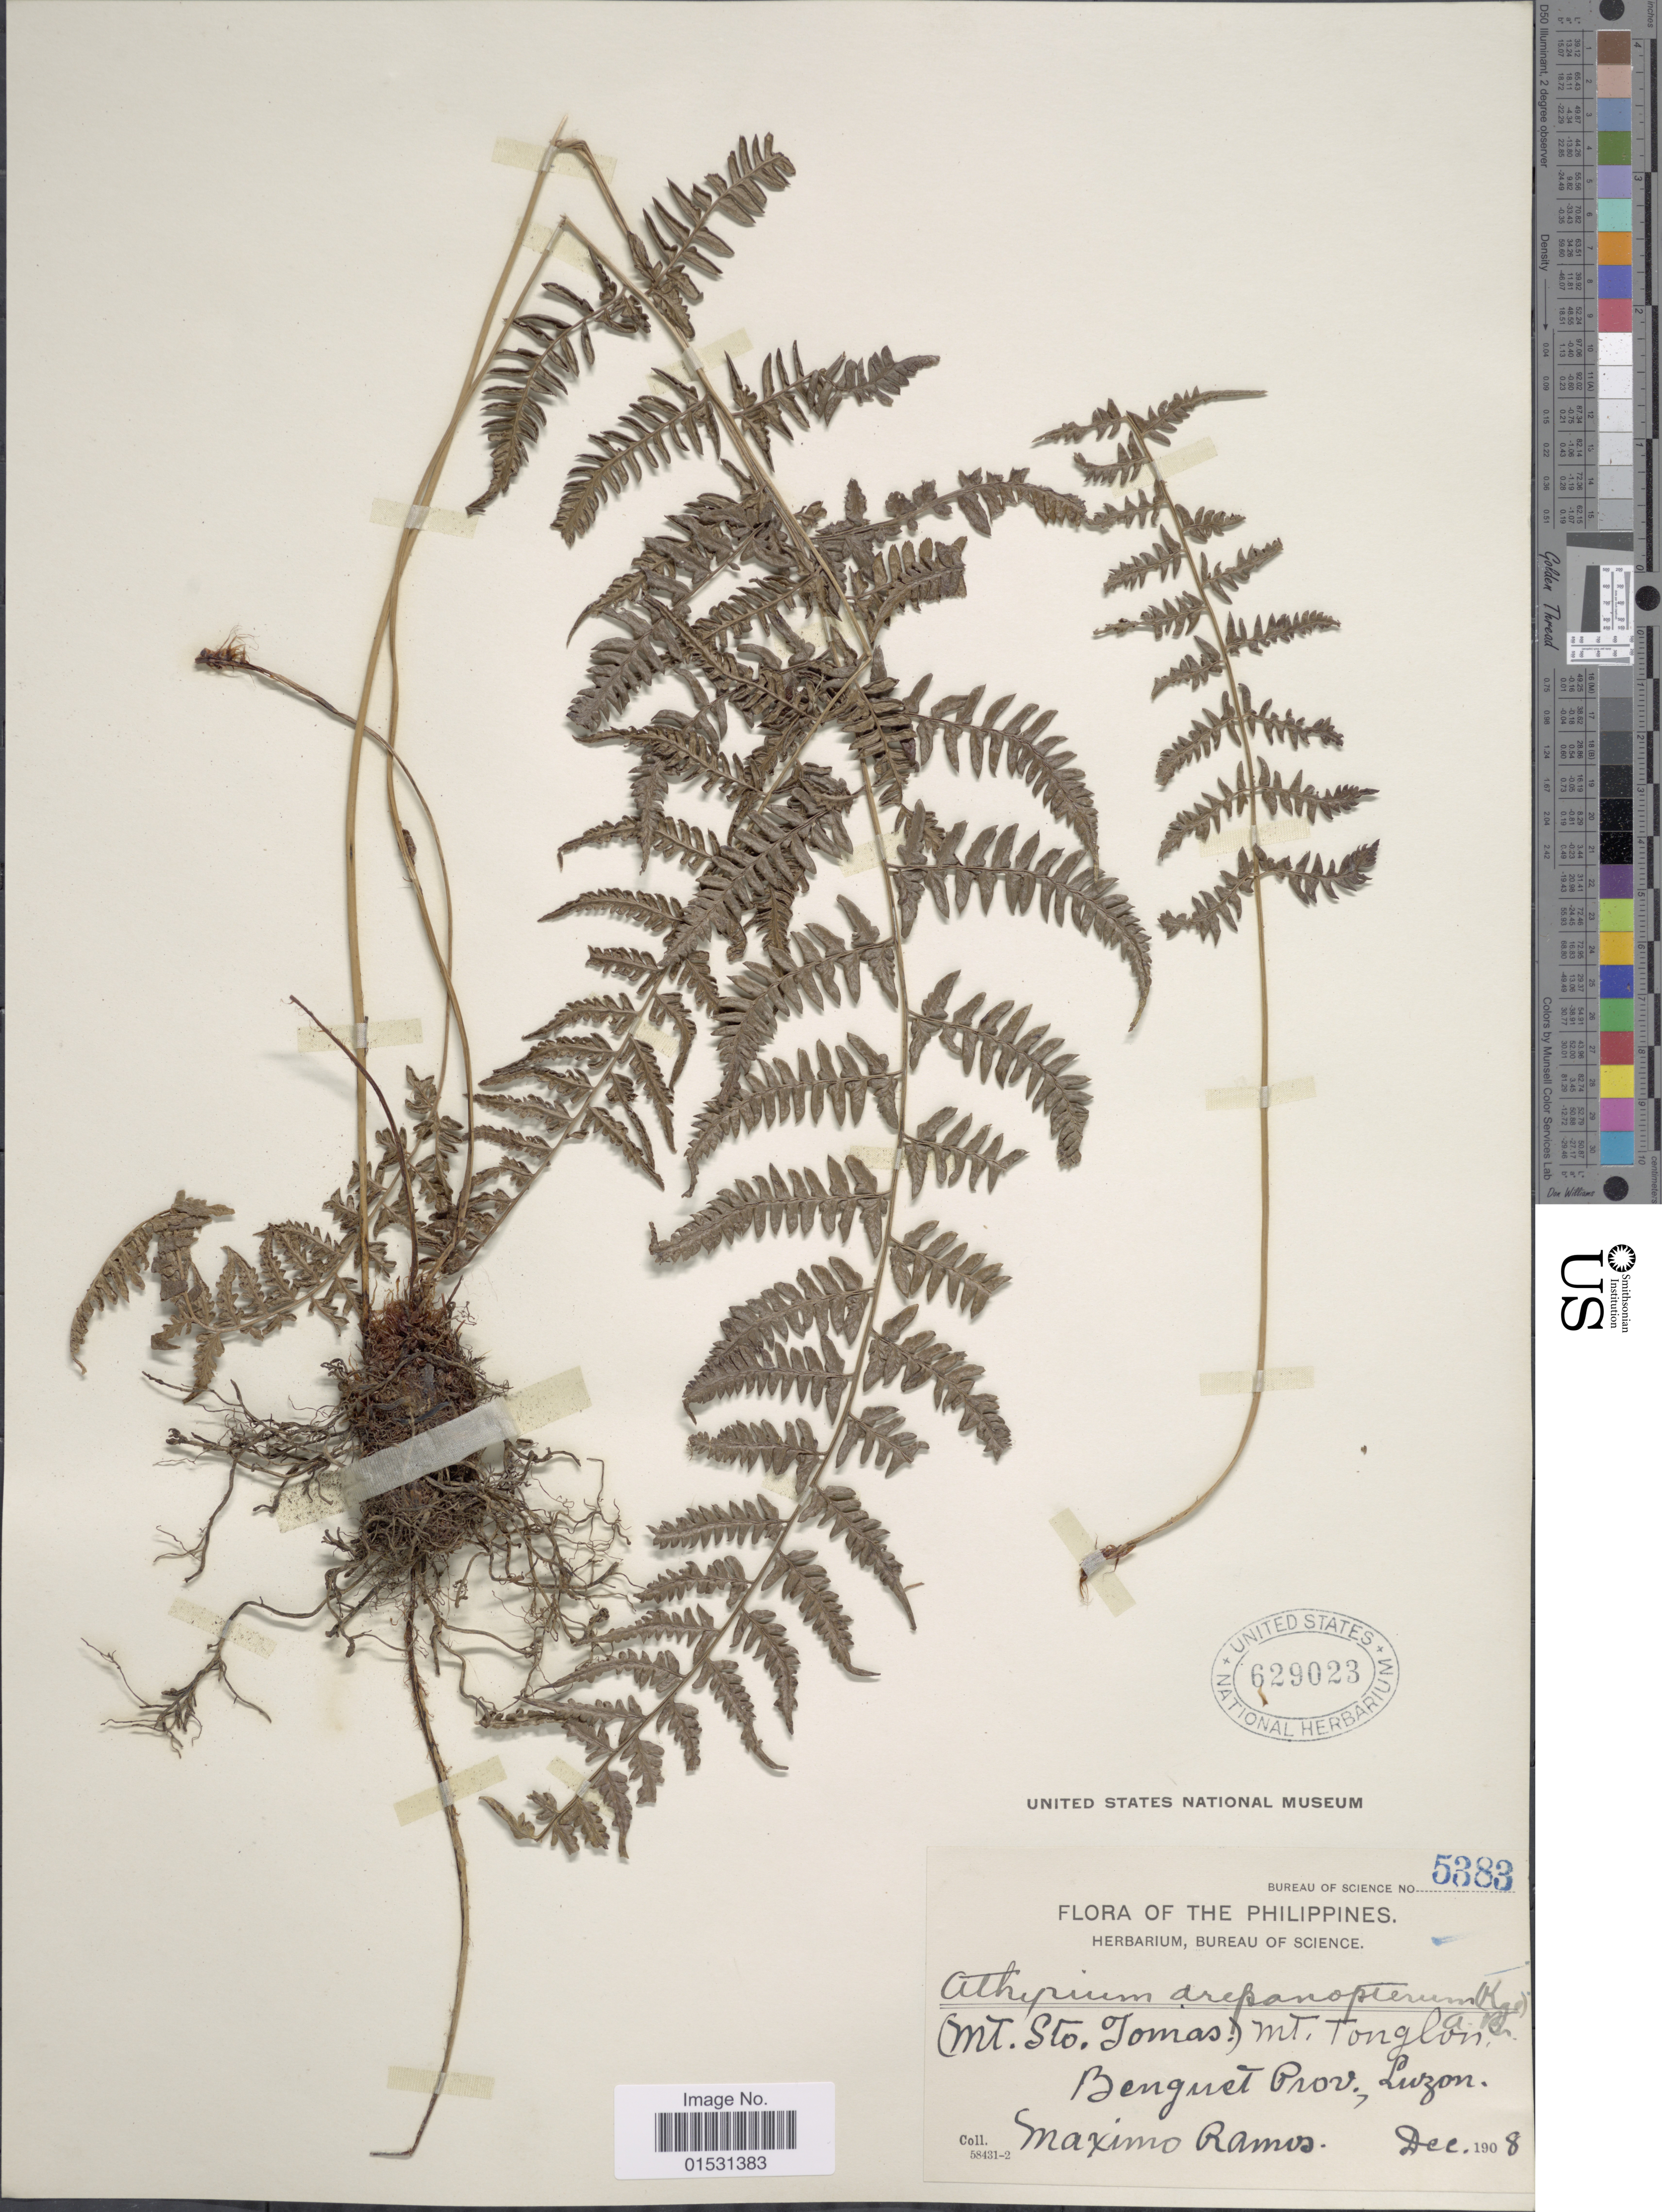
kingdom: Plantae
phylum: Tracheophyta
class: Polypodiopsida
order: Polypodiales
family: Athyriaceae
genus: Athyrium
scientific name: Athyrium drepanopterum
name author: (Kunze) A. Braun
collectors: M. Ramos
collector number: Bureau of Science 5383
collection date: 1908-12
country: Philippines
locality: Benguet Prov., Luzon.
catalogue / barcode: US 629023